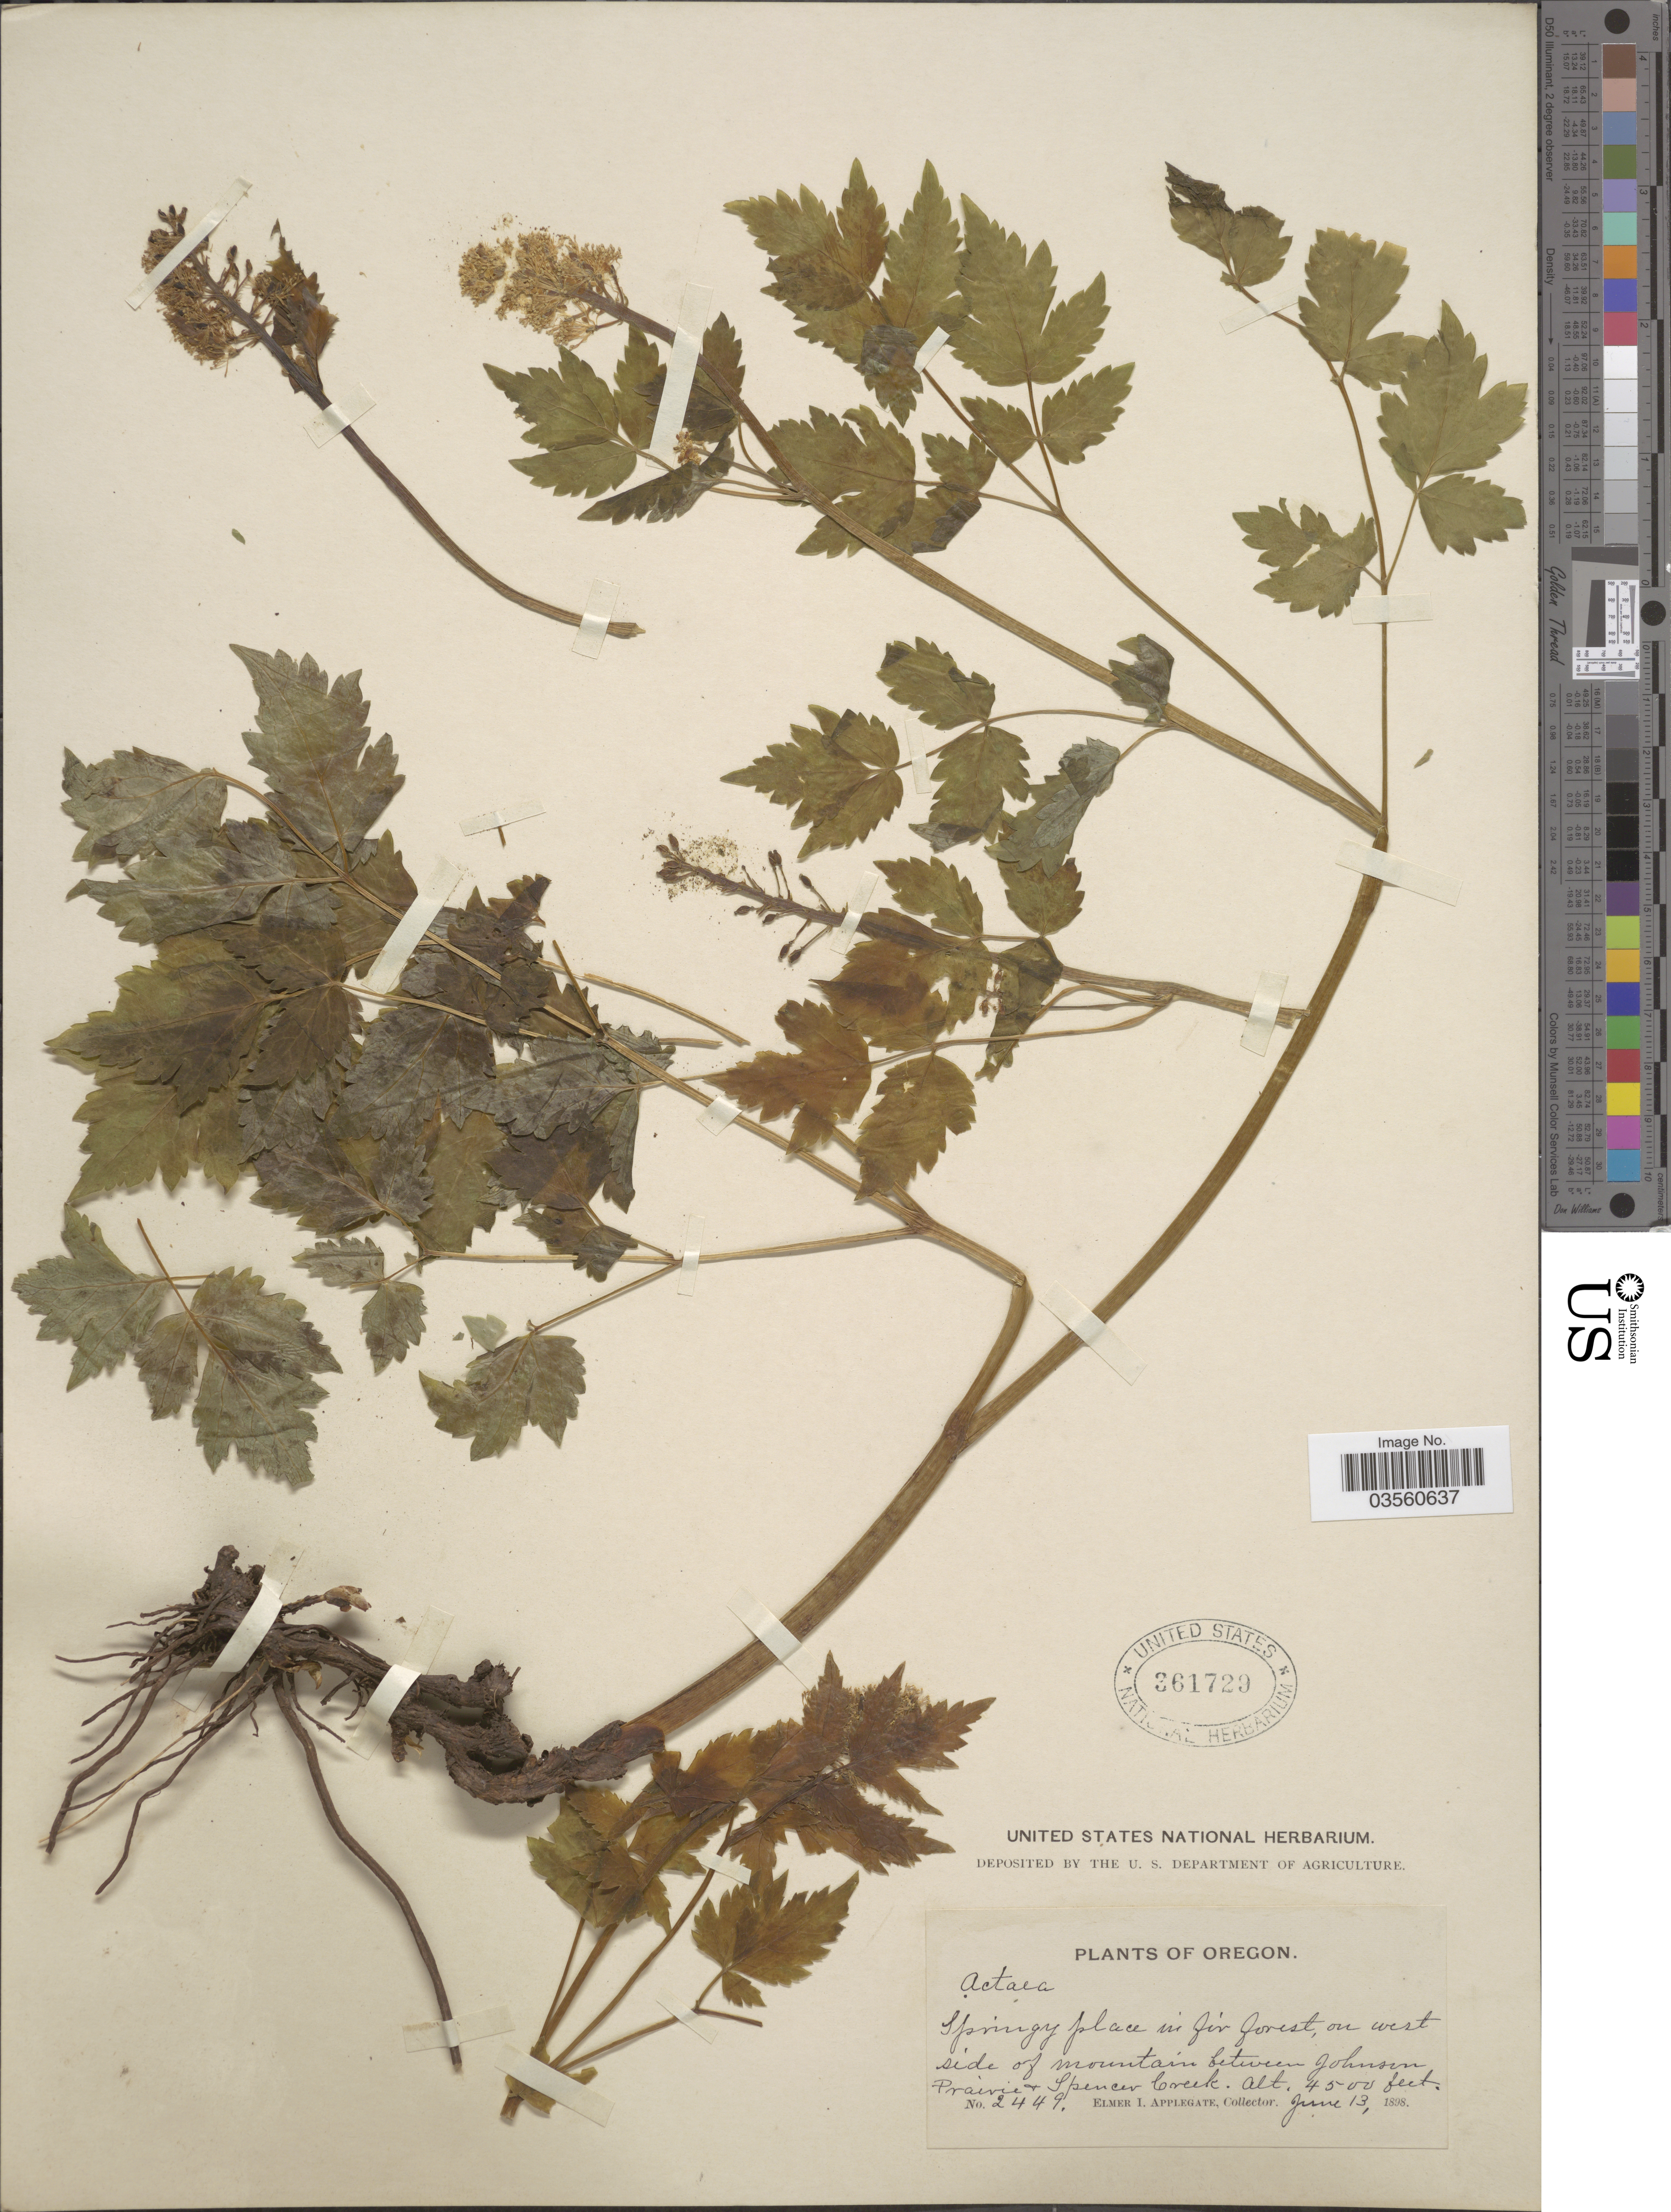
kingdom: Plantae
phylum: Tracheophyta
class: Magnoliopsida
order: Ranunculales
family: Ranunculaceae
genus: Actaea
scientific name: Actaea rubra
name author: (Aiton) Willd.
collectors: E. I. Applegate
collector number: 2449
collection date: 1898-06-13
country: United States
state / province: Oregon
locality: Springy place in for forest, on west side of mountain between Johnson Prairie + Spencer Creek.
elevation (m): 1372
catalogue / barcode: US 361729